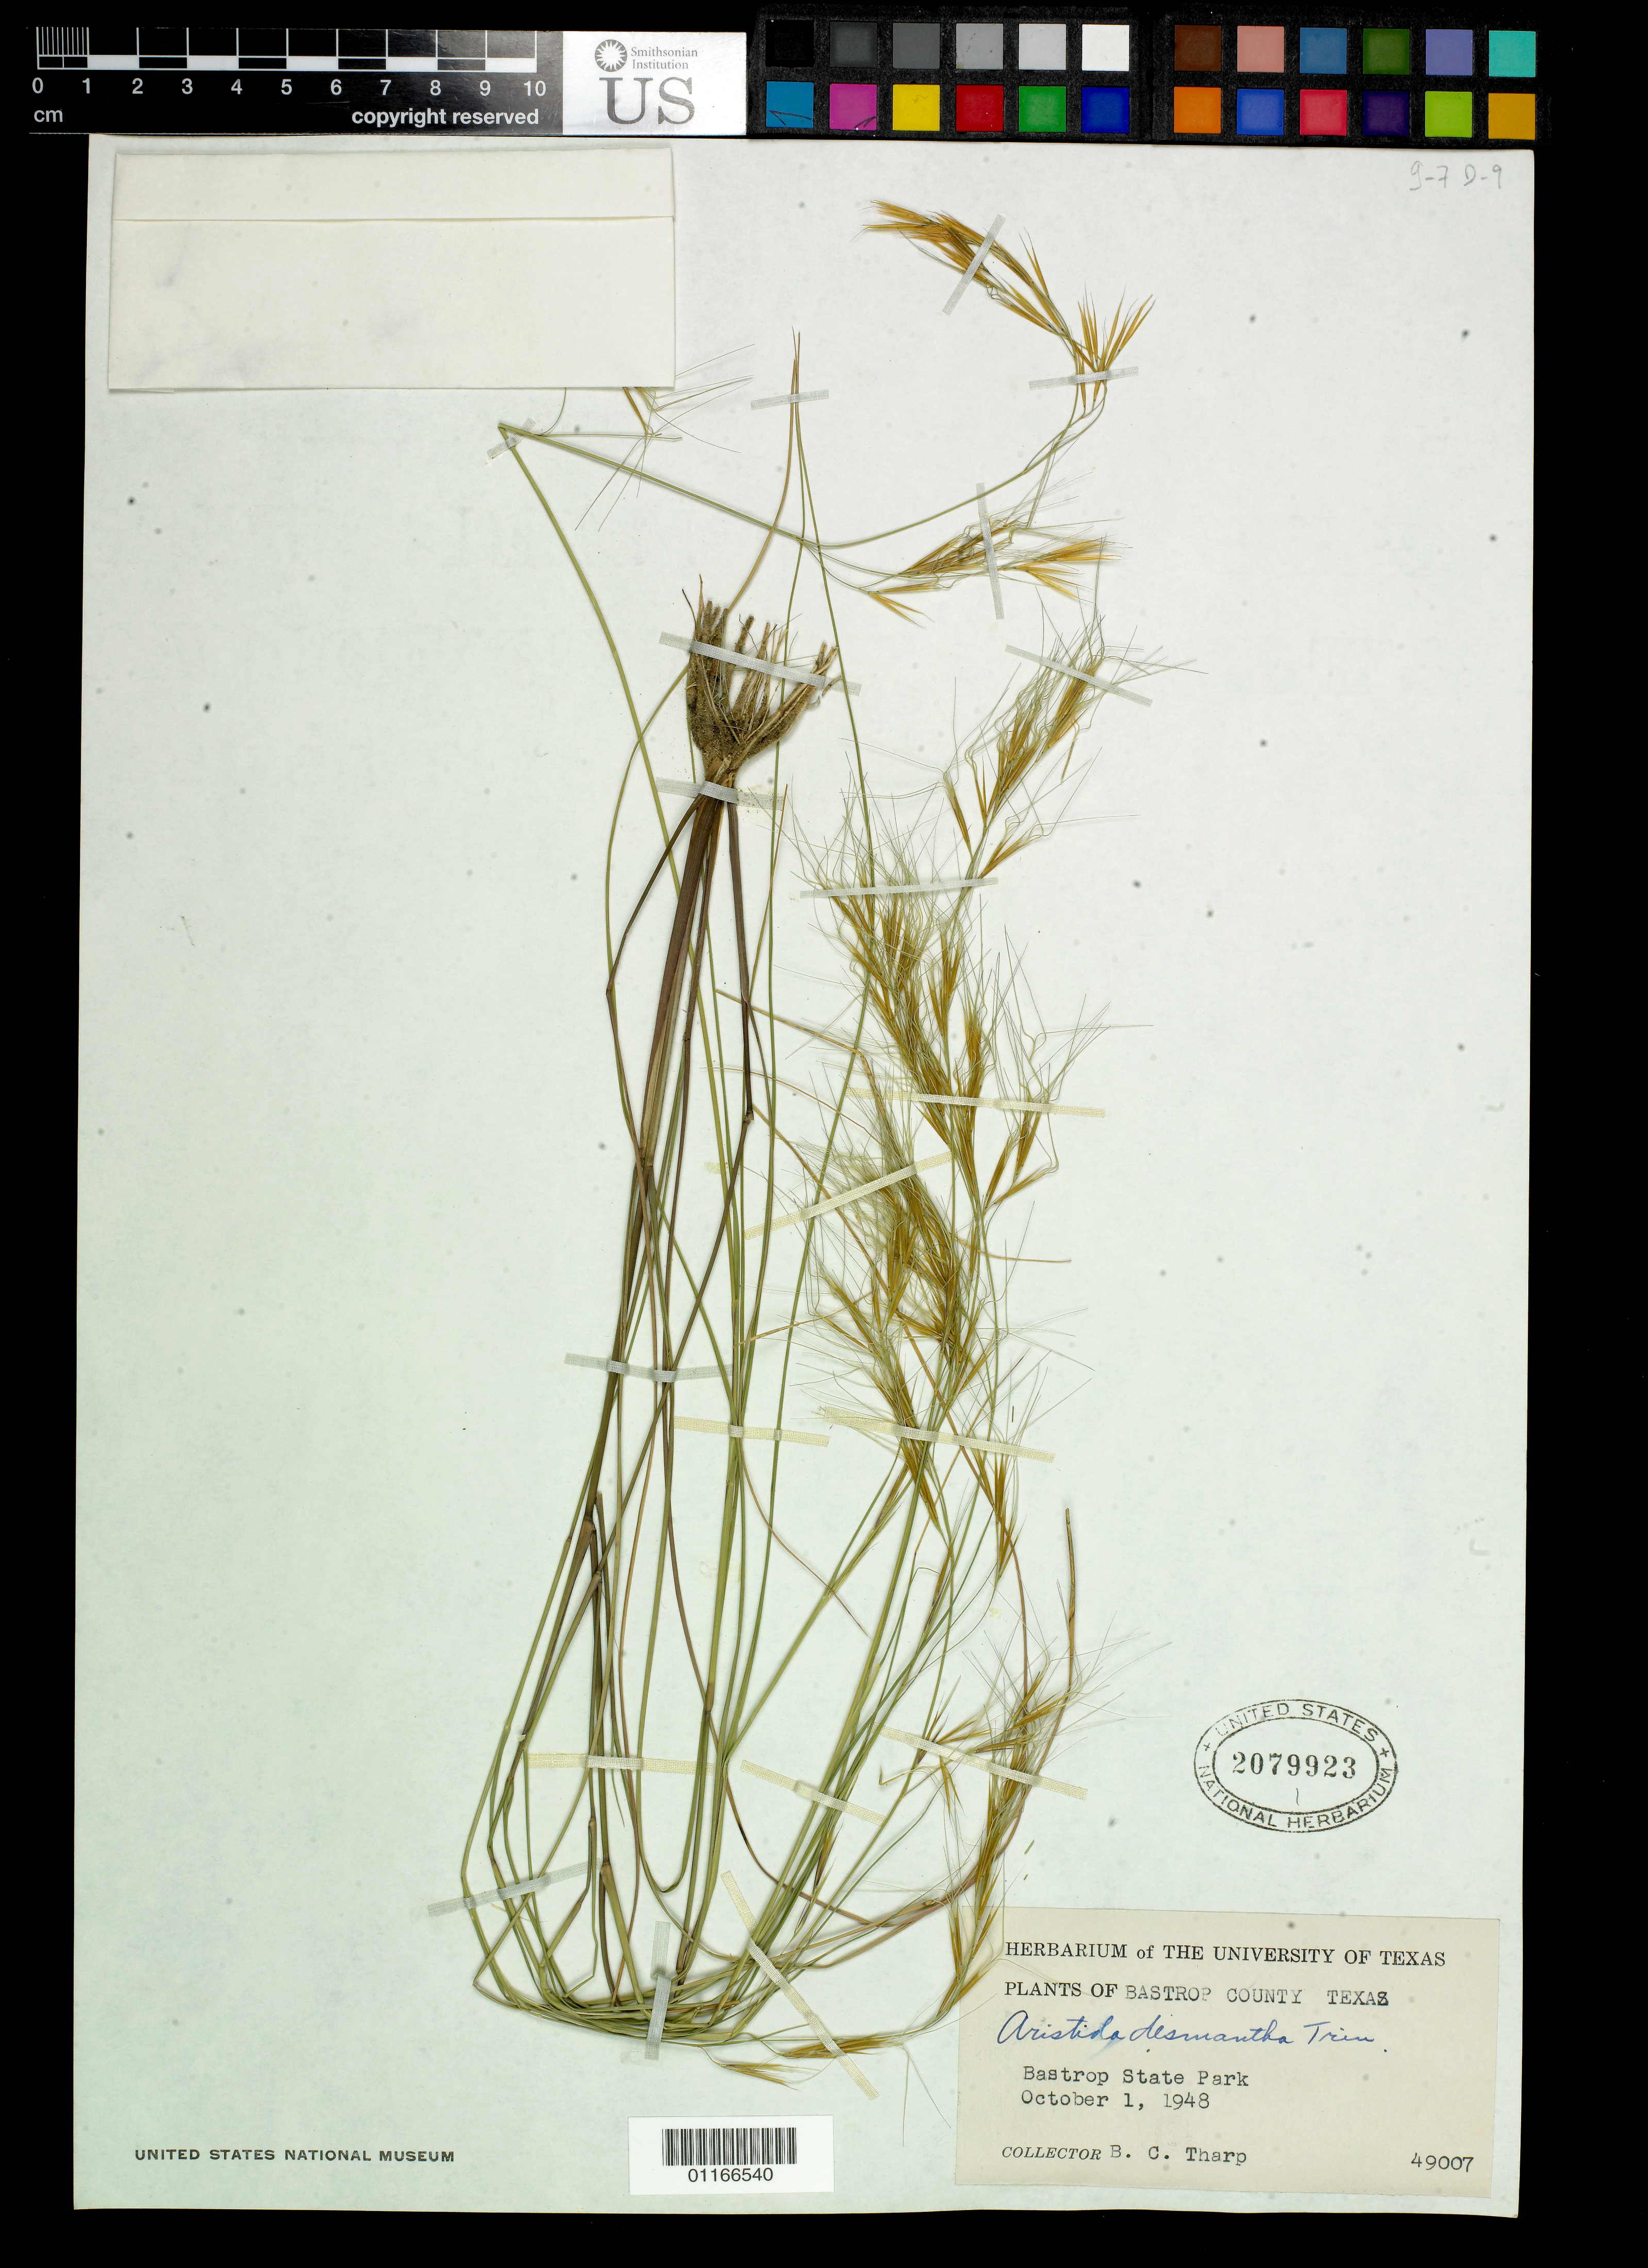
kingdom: Plantae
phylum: Tracheophyta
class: Liliopsida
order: Poales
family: Poaceae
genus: Aristida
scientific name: Aristida desmantha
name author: Trin. & Rupr.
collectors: B. C. Tharp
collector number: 49007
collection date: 1948-10-01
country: United States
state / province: Texas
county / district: Bastrop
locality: Bastrop State Park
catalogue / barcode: US 2079923